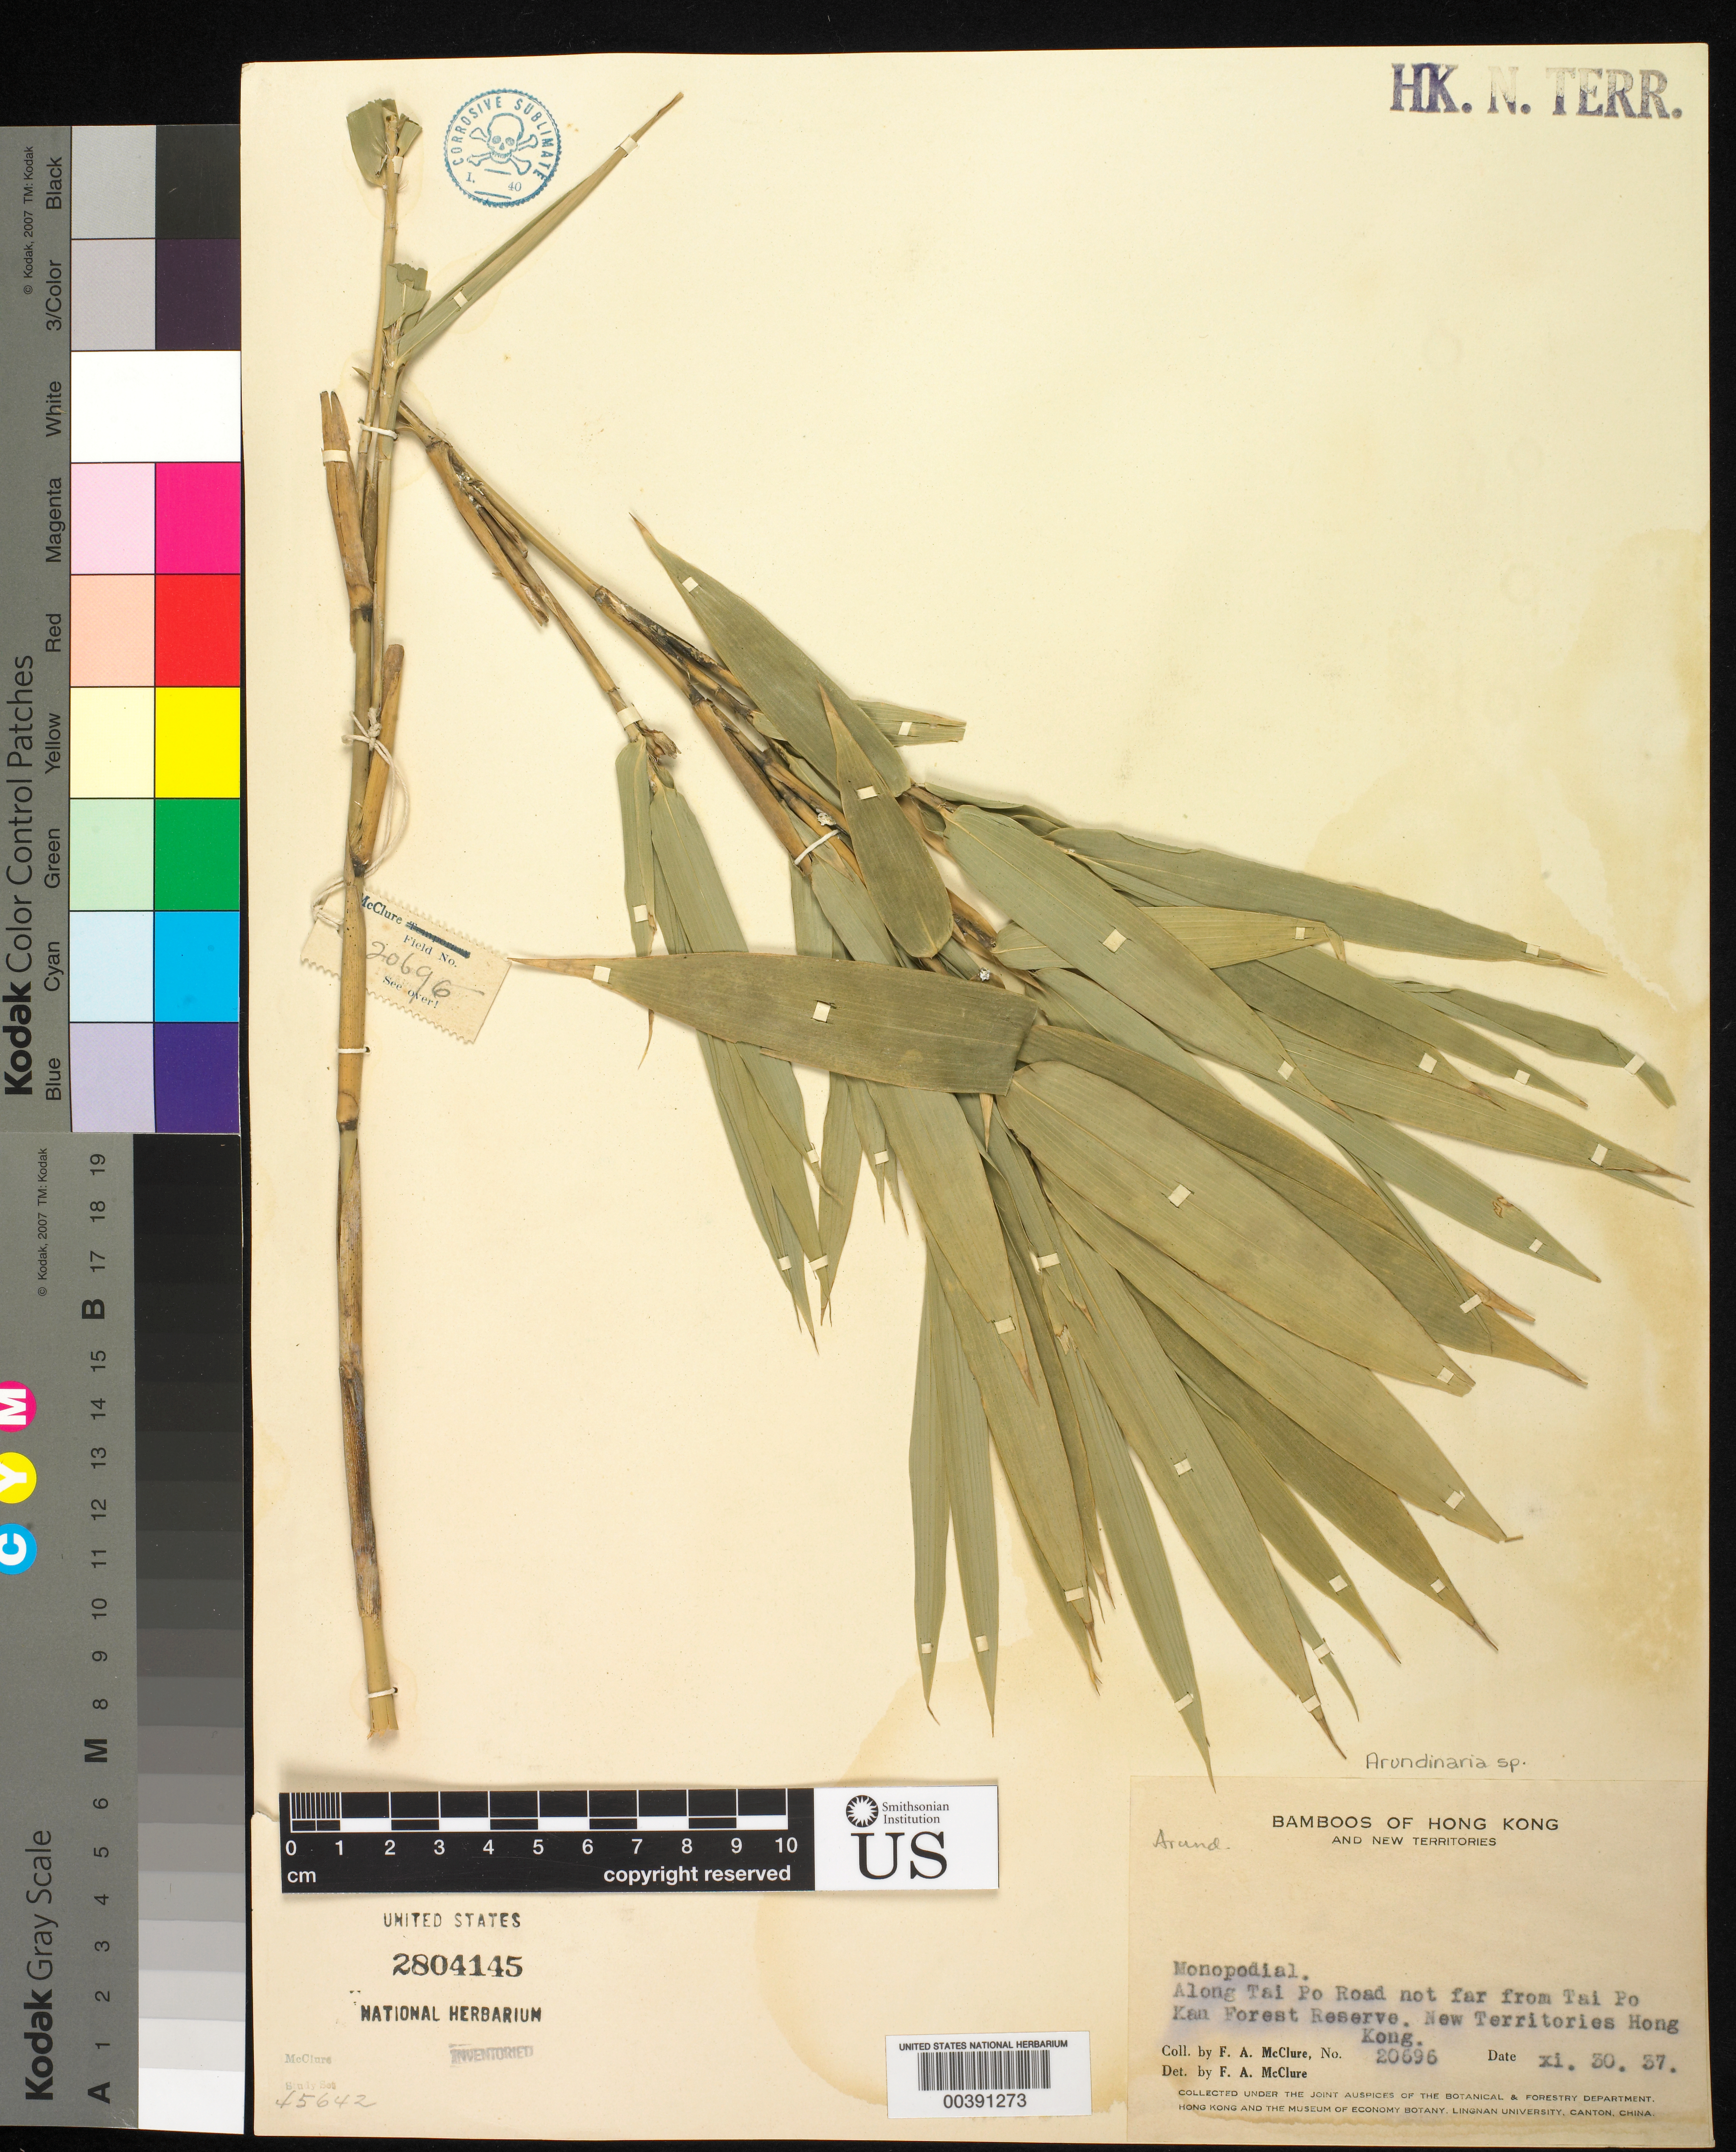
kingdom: Plantae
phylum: Tracheophyta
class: Liliopsida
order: Poales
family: Poaceae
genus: Arundinaria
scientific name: Arundinaria sp.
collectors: F. A. McClure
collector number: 20696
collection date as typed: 30 Nov 1937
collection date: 1937-11-30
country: China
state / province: Hong Kong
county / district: New Territories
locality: Tai po kan forest reserve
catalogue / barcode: US 2804145